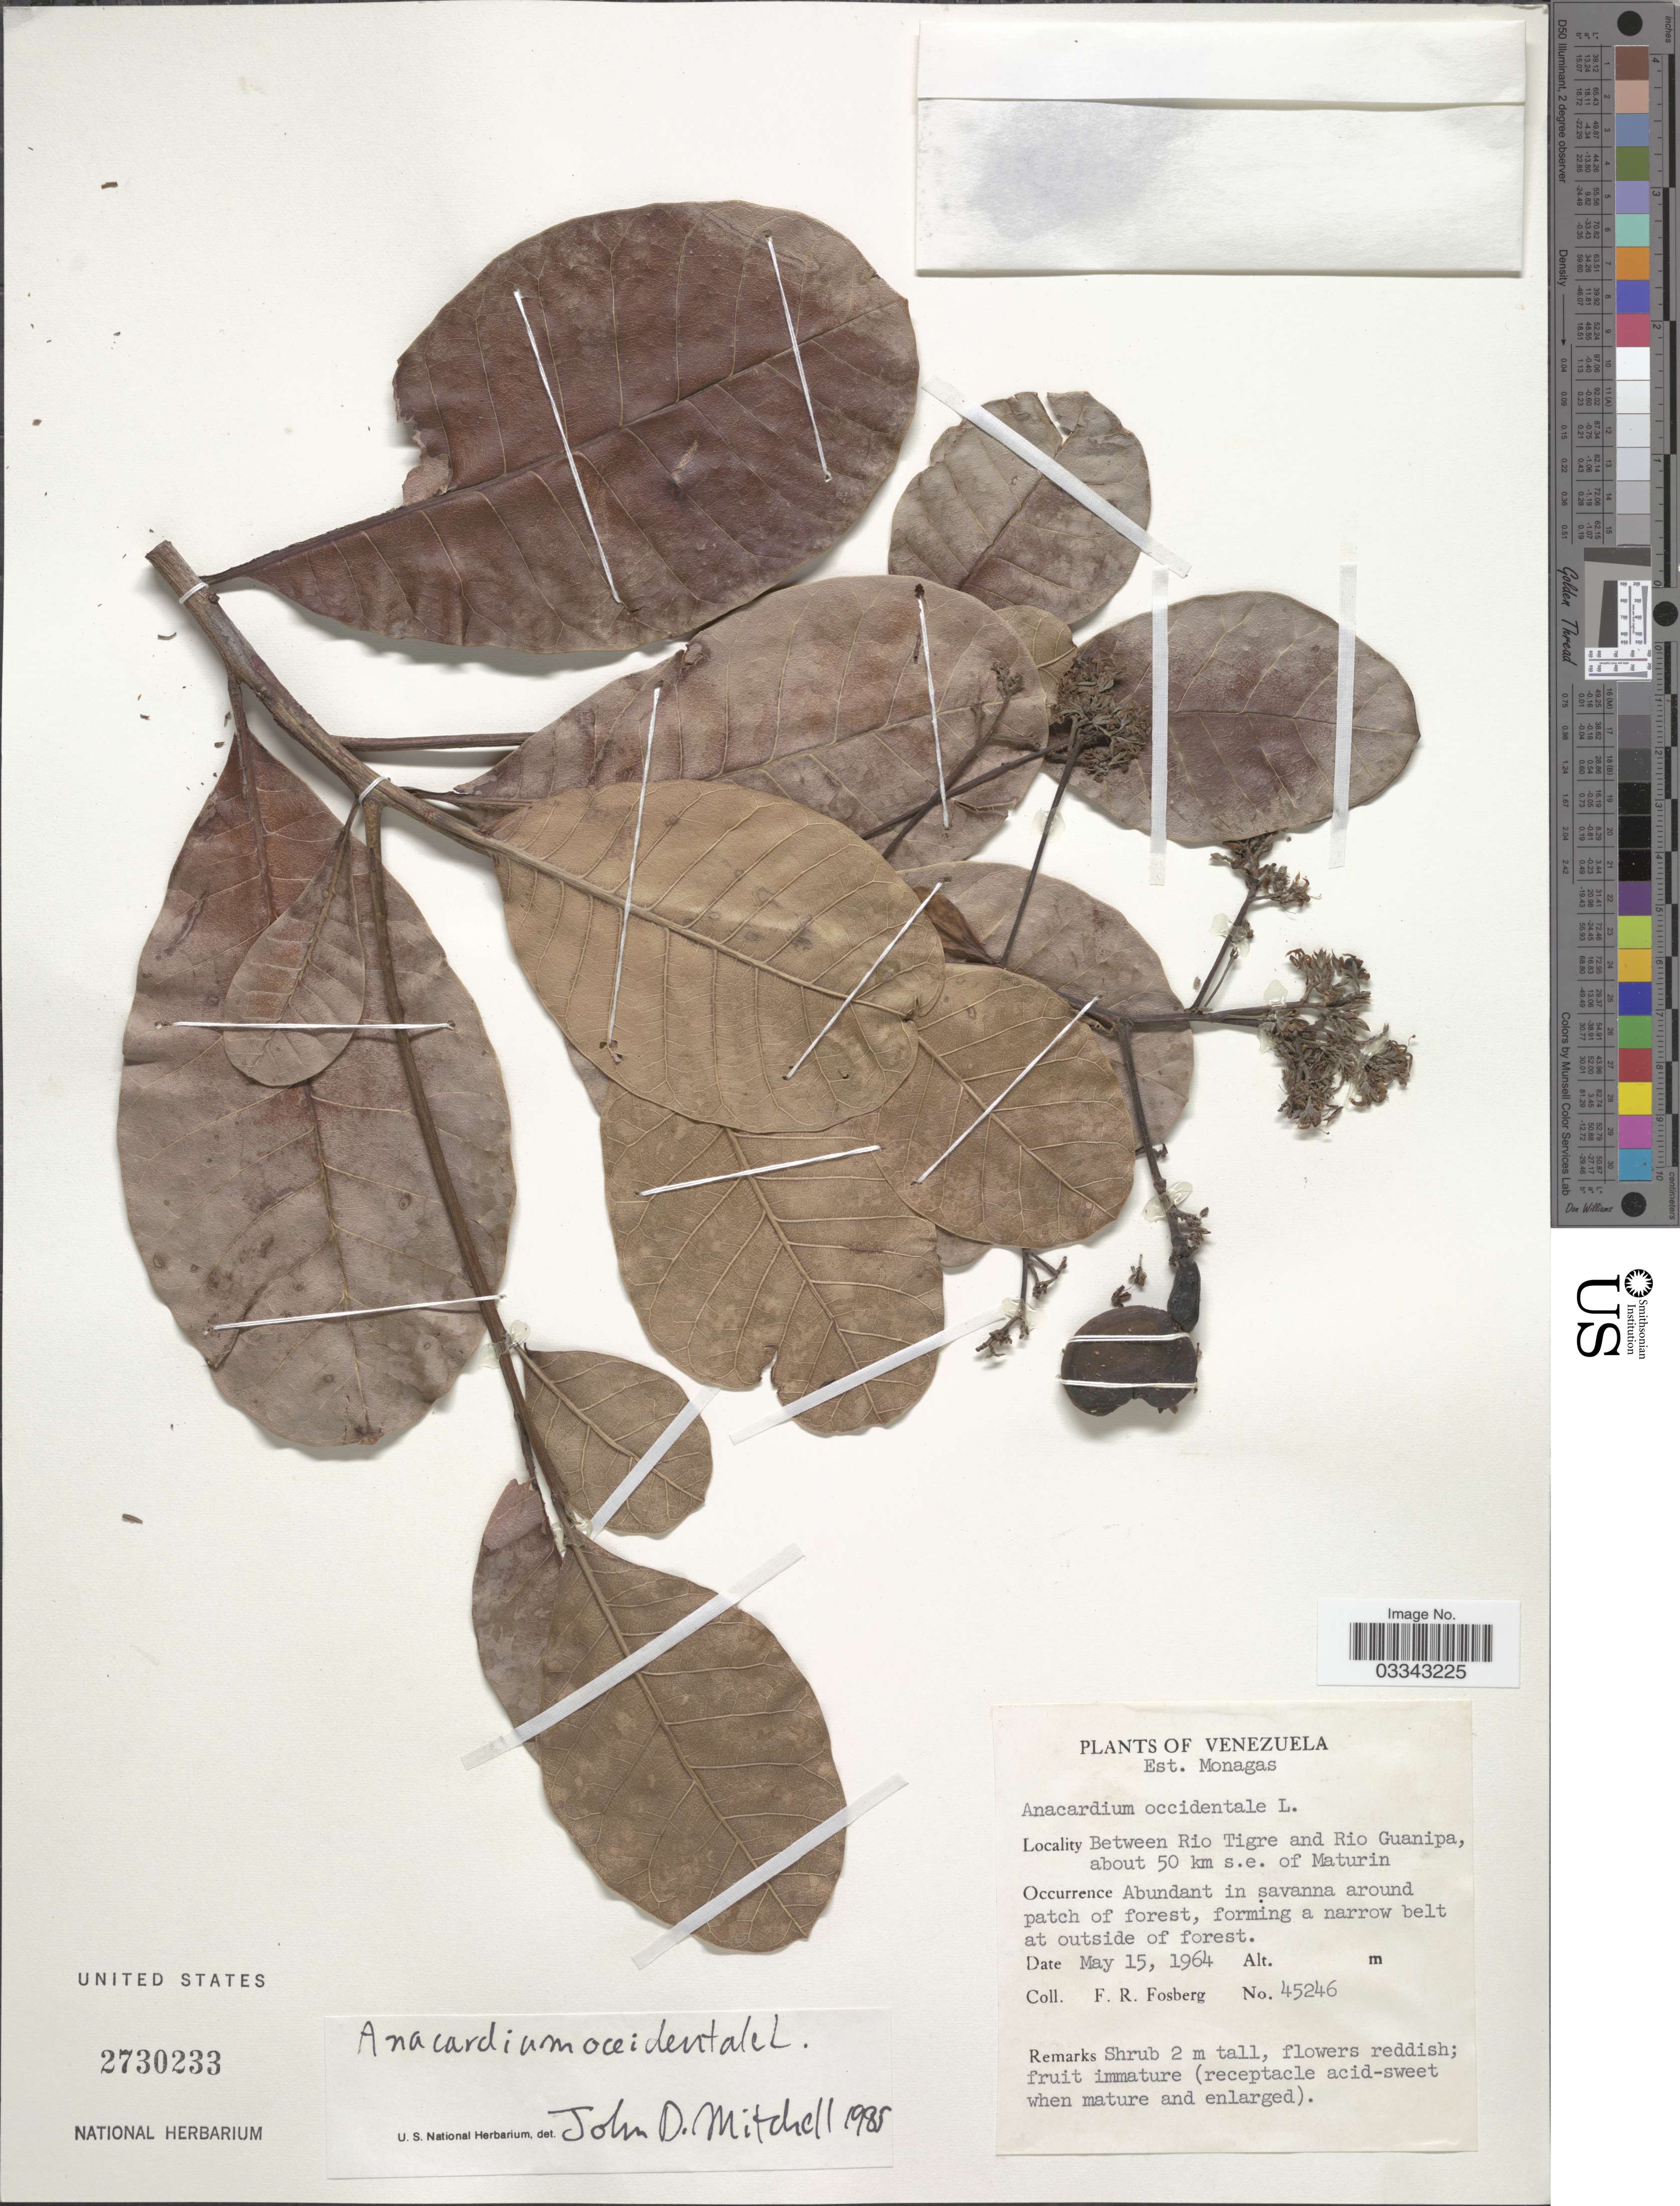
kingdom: Plantae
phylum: Tracheophyta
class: Magnoliopsida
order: Sapindales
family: Anacardiaceae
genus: Anacardium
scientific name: Anacardium occidentale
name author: L.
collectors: F. R. Fosberg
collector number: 45246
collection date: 1964-05-15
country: Venezuela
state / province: Monagas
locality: Between Rio Tigre and Rio Guanipa, about 50 km s.e. of Maturin.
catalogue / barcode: US 2730233